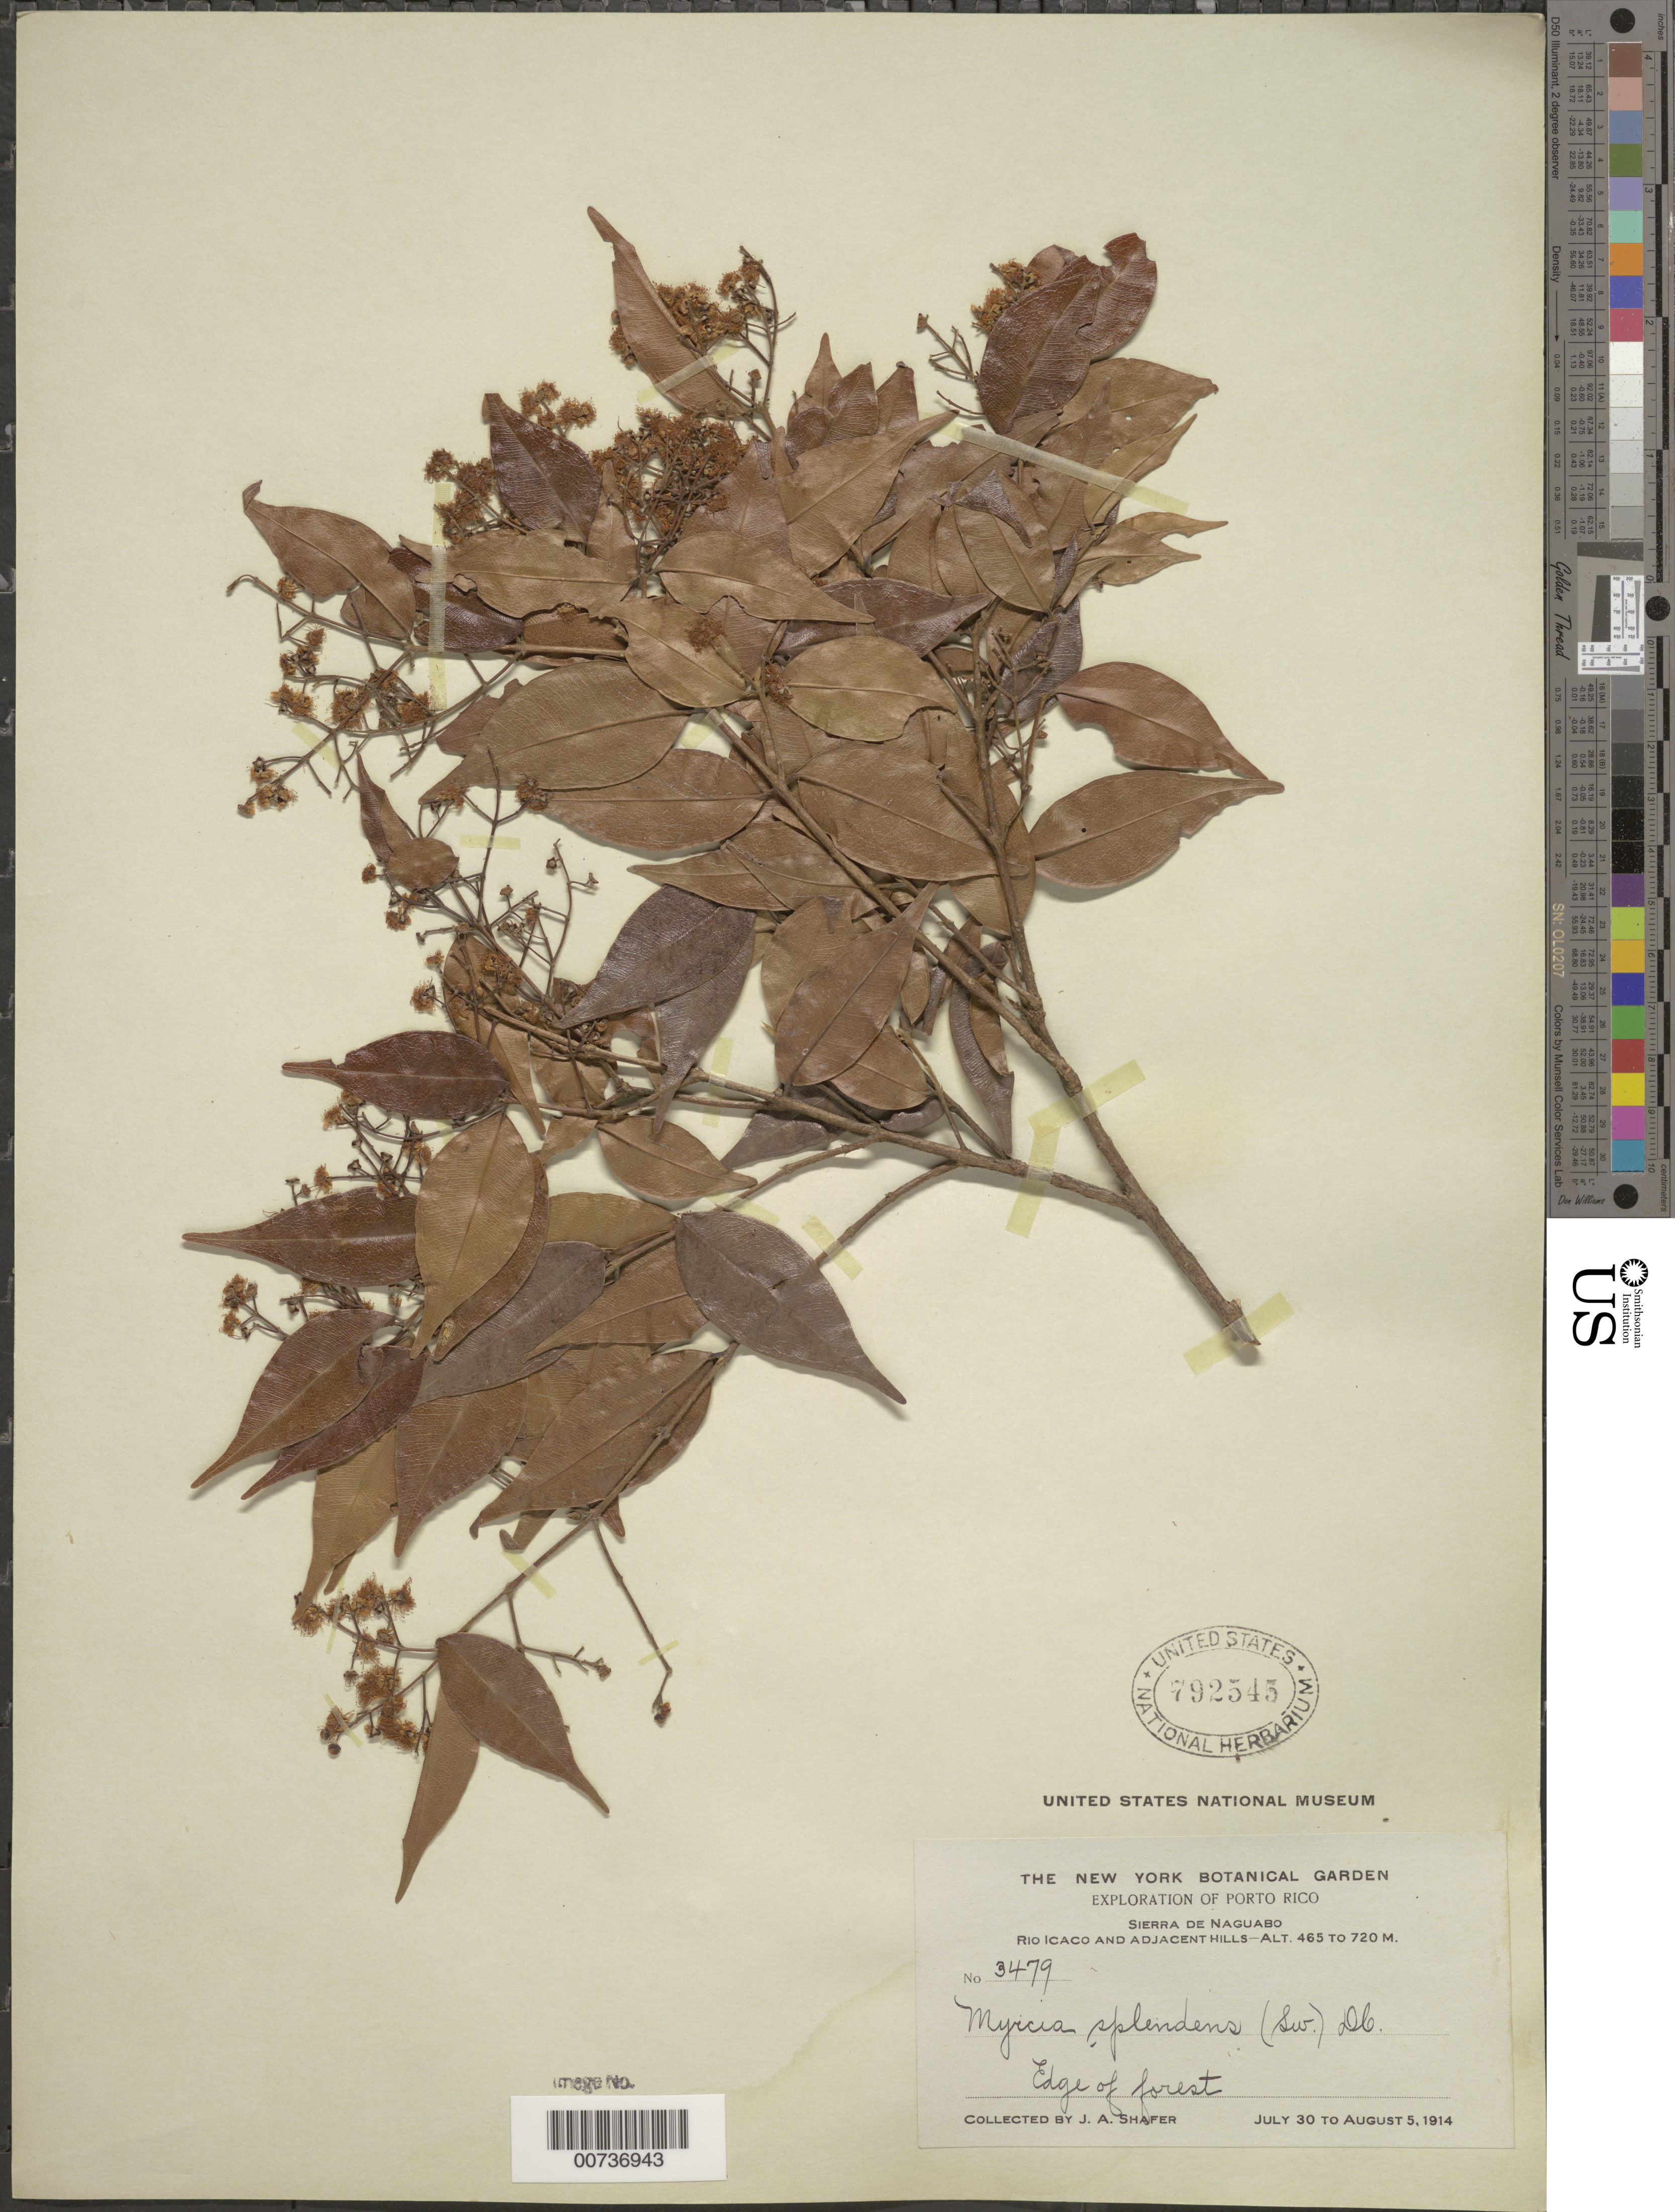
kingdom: Plantae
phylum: Tracheophyta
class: Magnoliopsida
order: Myrtales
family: Myrtaceae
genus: Myrcia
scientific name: Myrcia splendens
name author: (Sw.) DC.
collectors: J. A. Shafer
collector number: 3479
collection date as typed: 30 Jul 1914 to 05 Aug 1914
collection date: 1914-07-30/1914-08-05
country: Puerto Rico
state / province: Naguabo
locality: Sierra de Naguabo, Río Icaco and adjacent hills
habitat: Edge of forest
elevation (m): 465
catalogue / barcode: US 792545